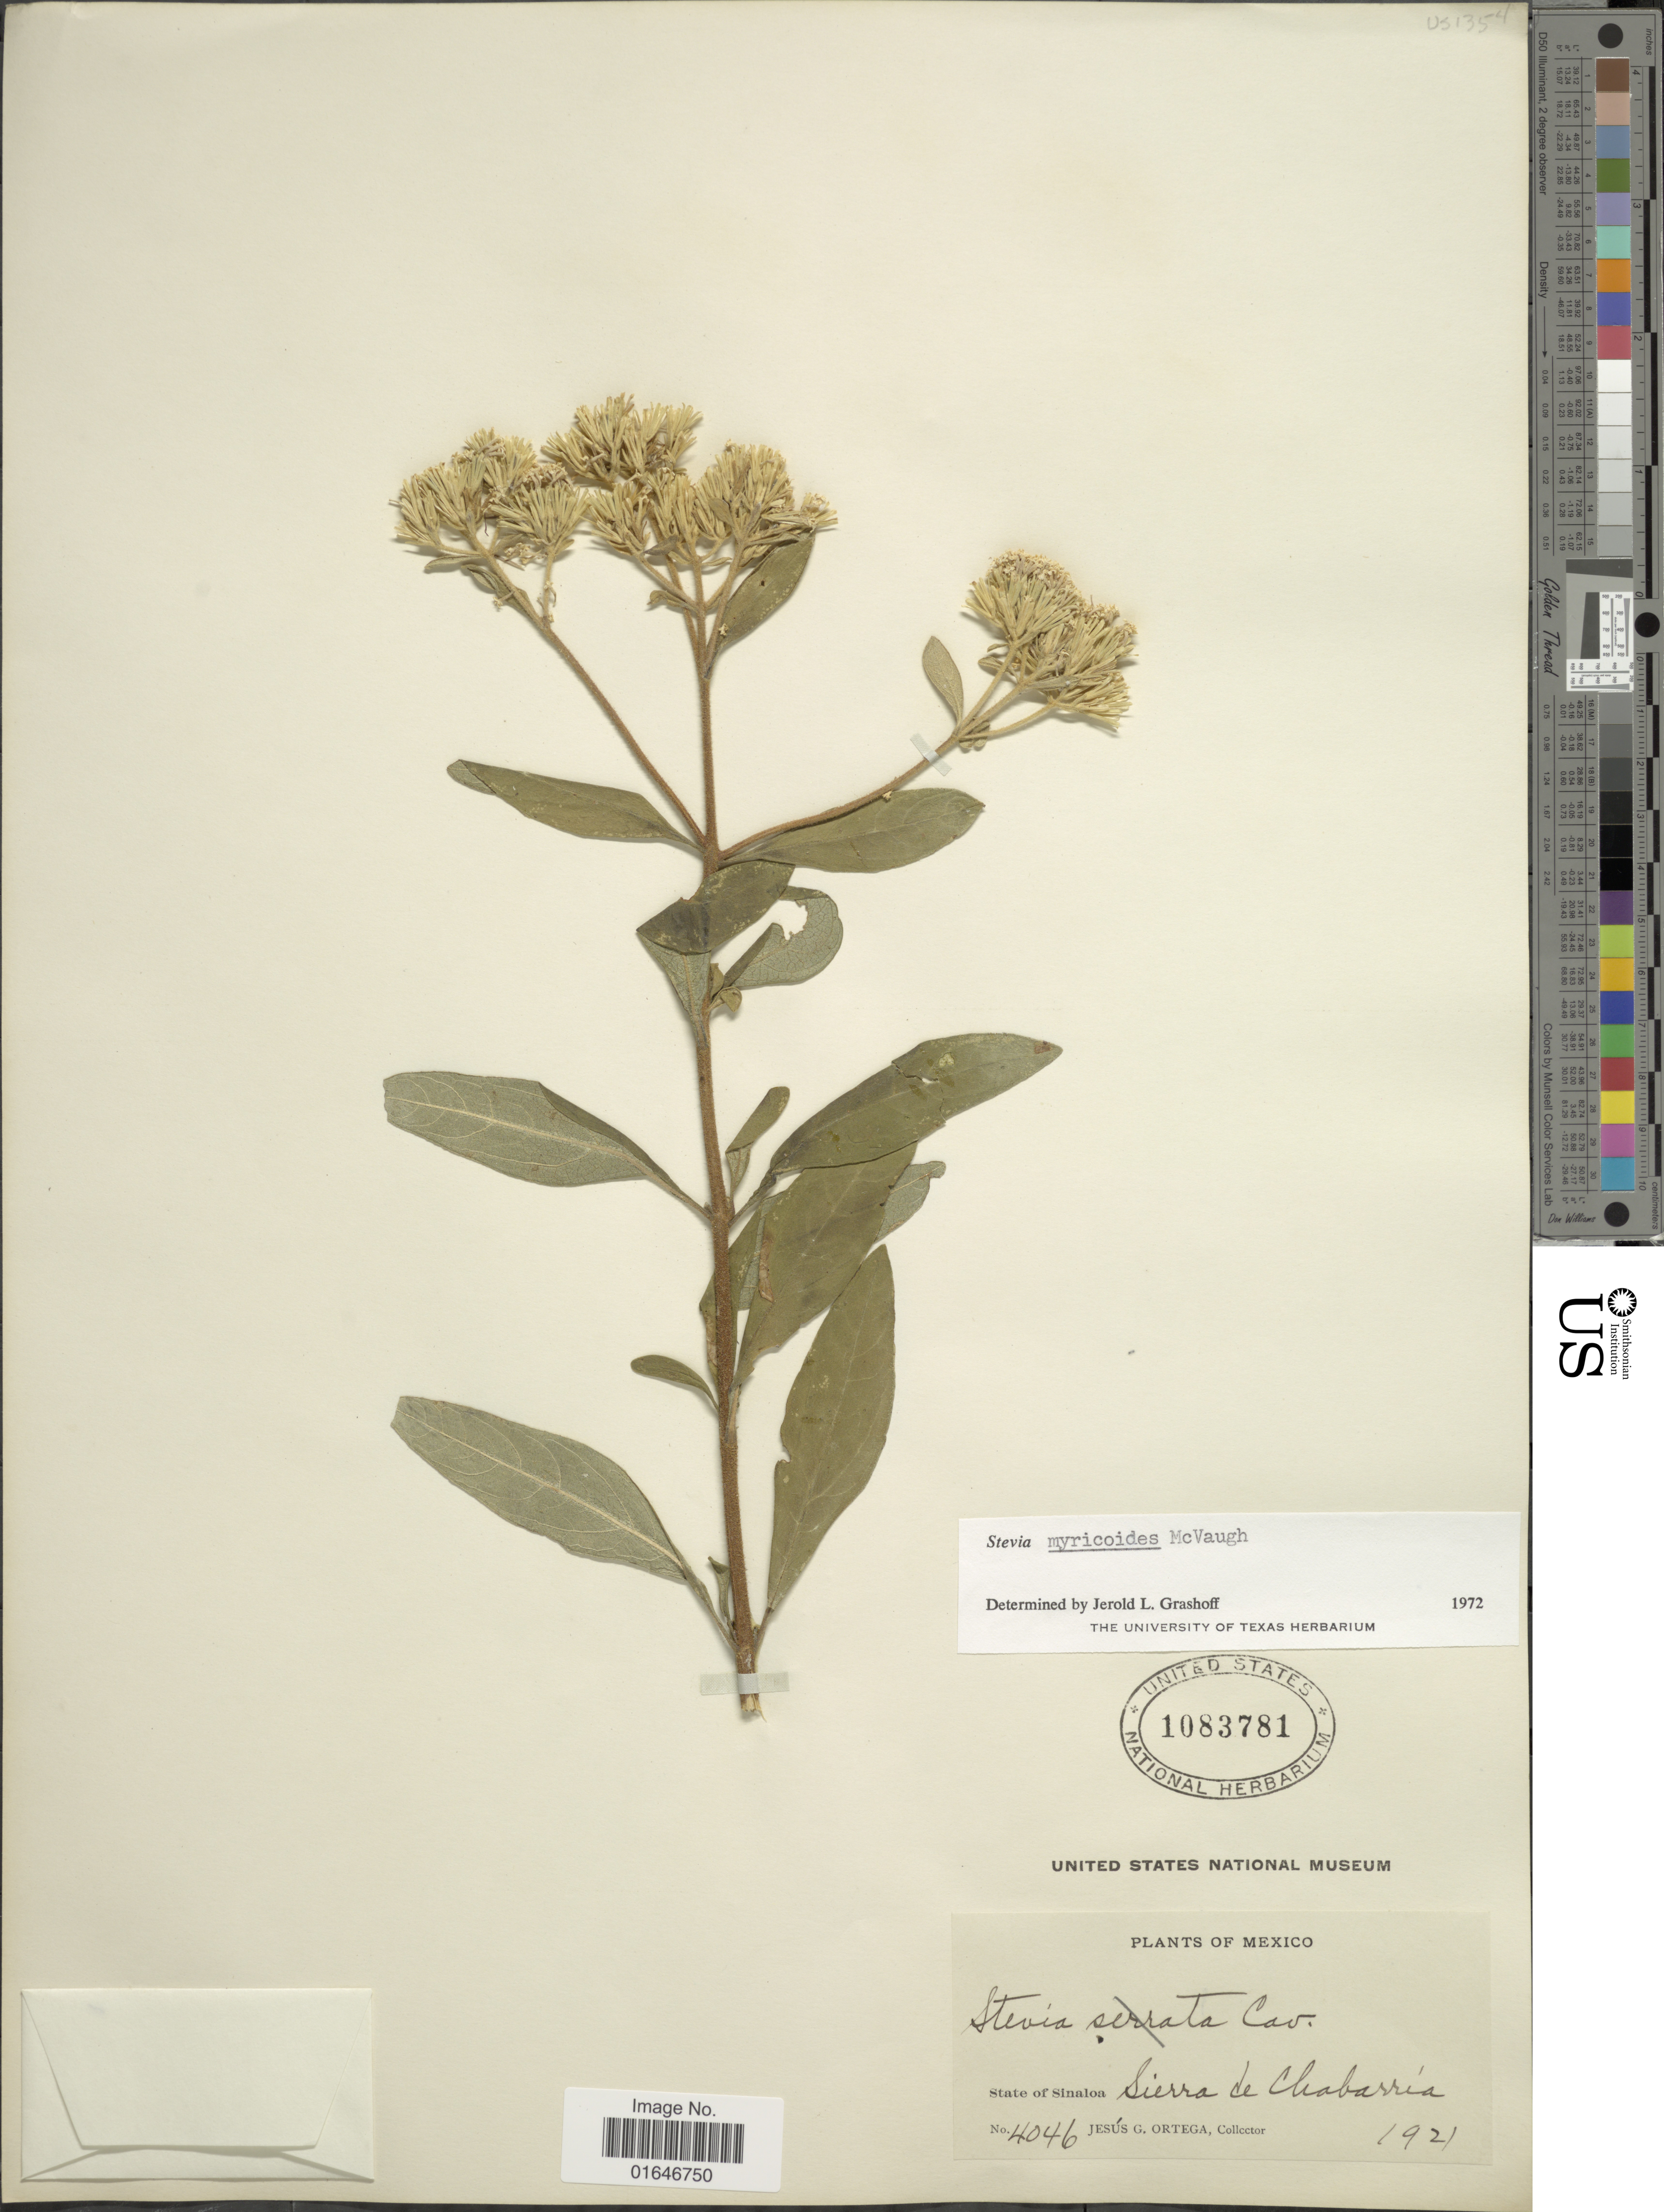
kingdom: Plantae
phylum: Tracheophyta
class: Magnoliopsida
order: Asterales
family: Asteraceae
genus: Stevia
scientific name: Stevia myricoides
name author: Mc Vaugh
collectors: J. Ortega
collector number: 4046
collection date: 1921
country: Mexico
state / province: Sinaloa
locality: Sierra de Chabarría.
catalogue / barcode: US 1083781